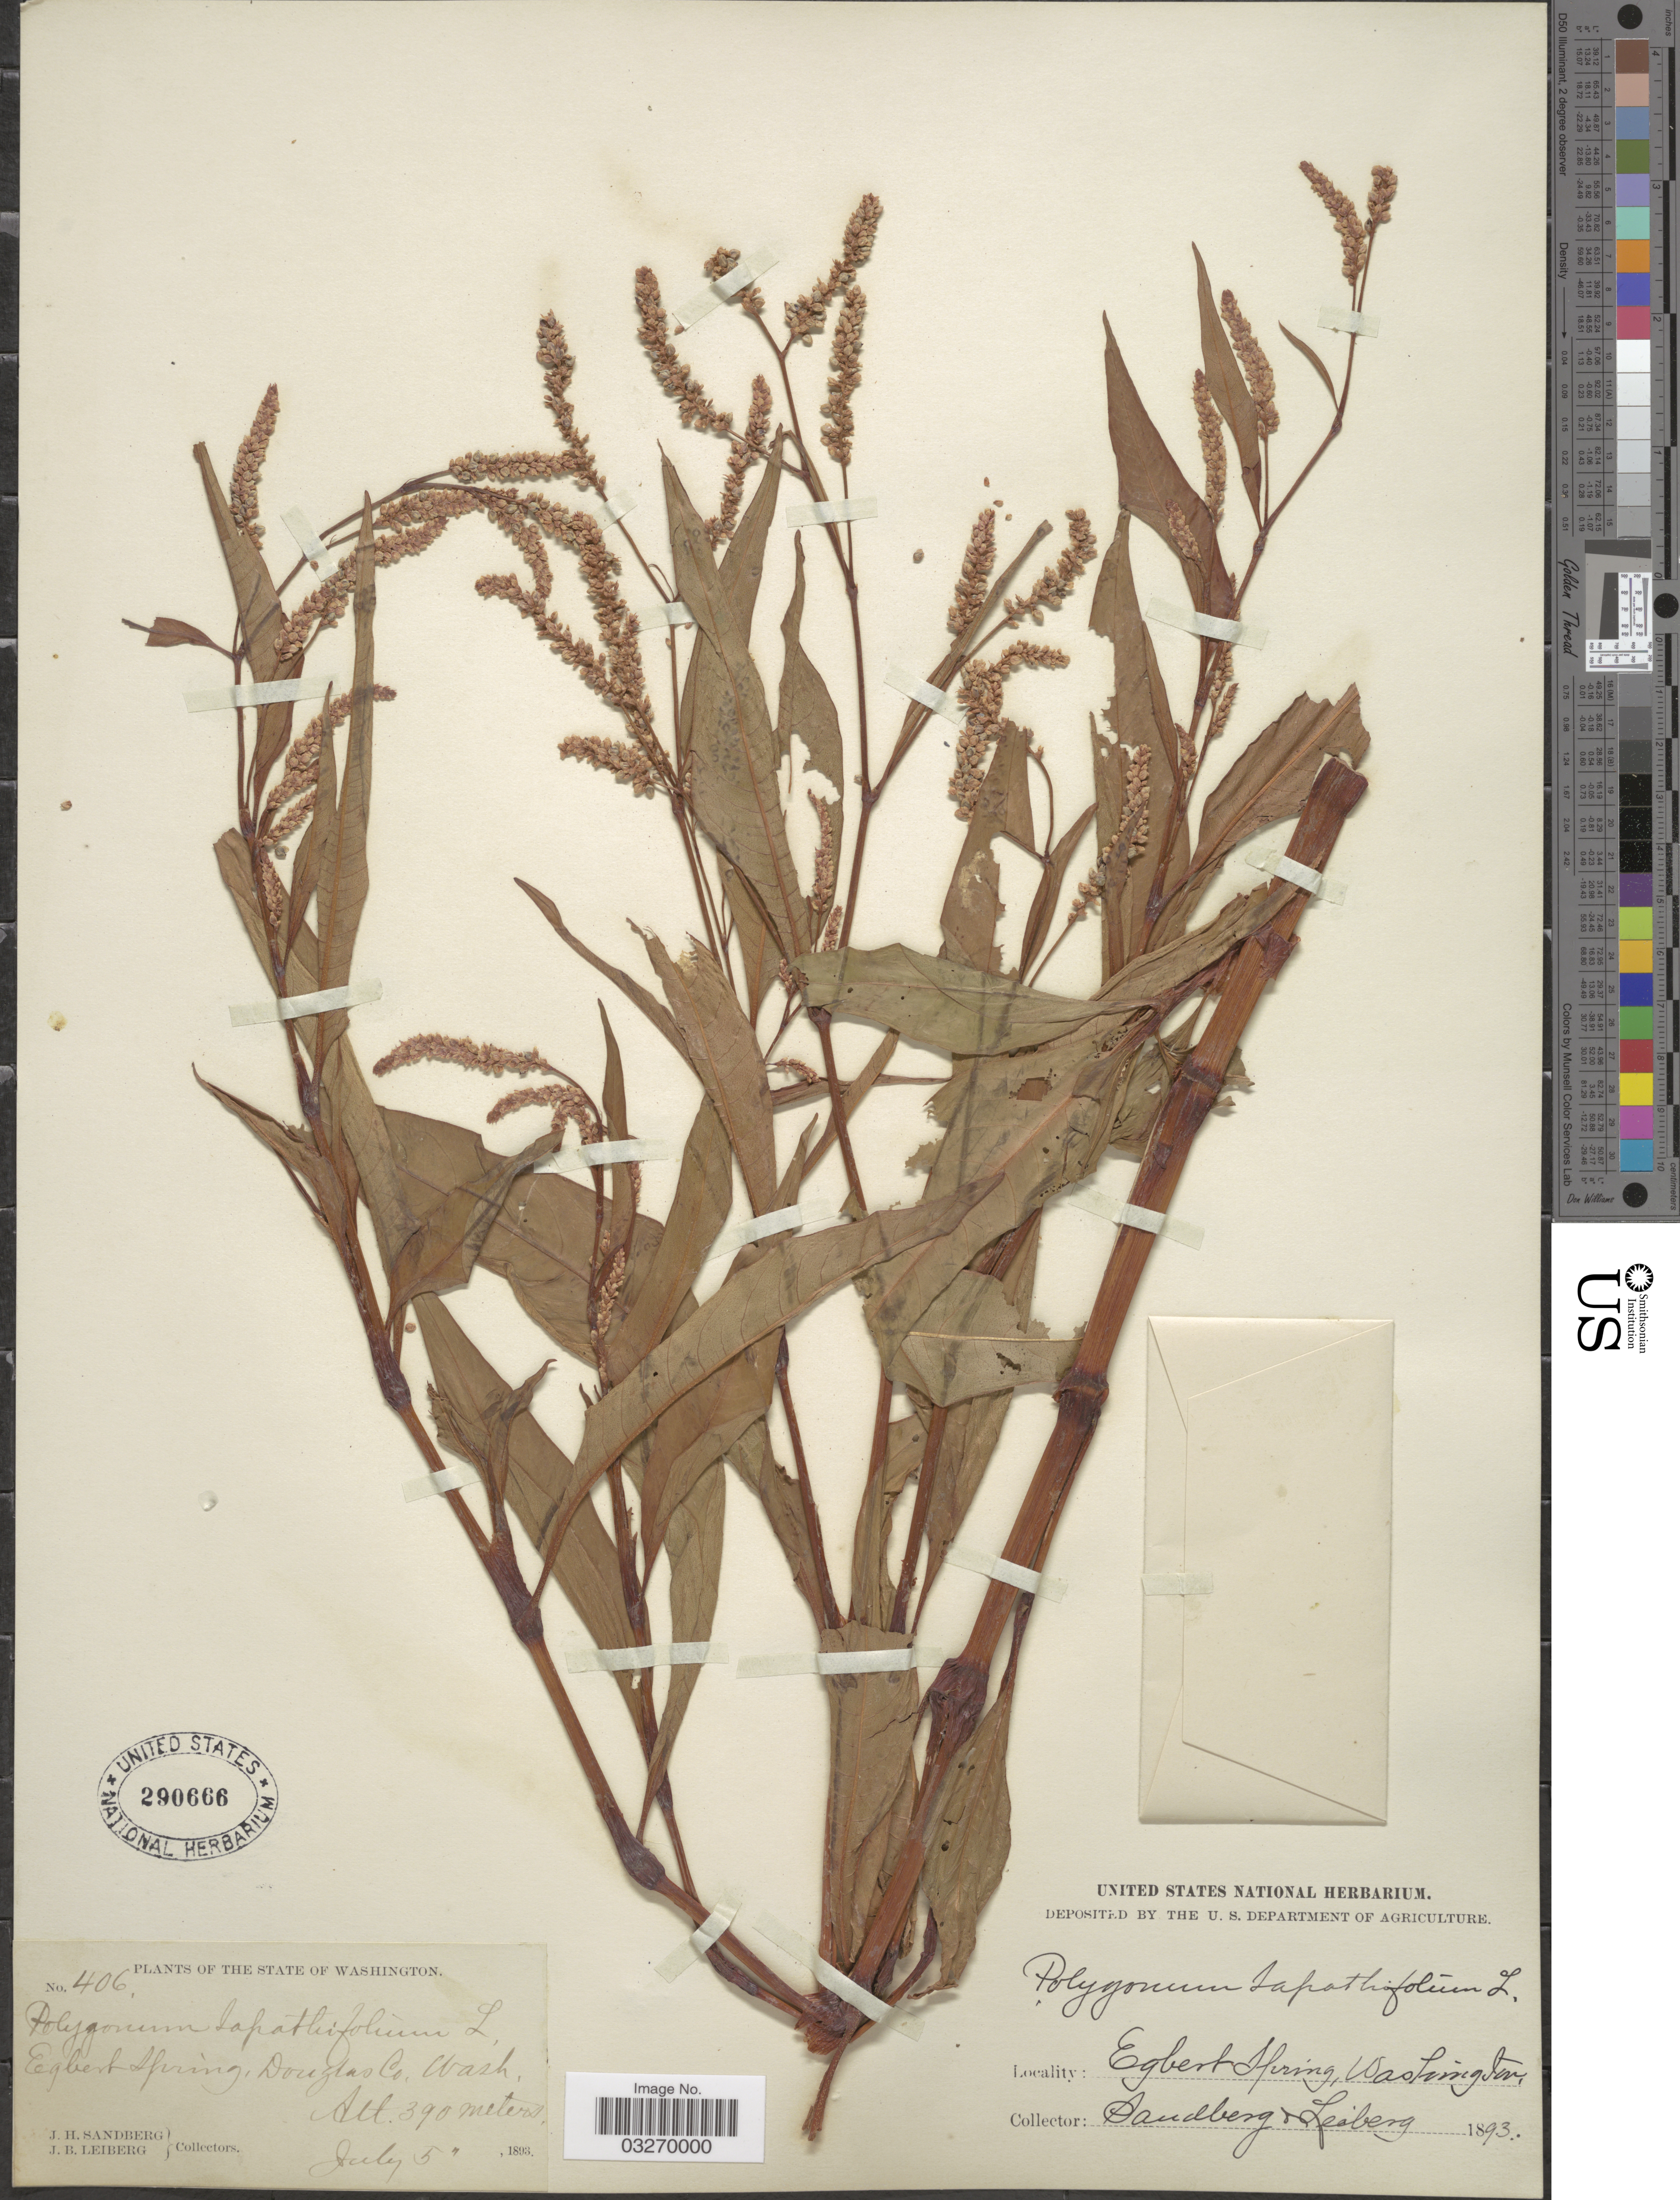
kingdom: Plantae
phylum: Tracheophyta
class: Magnoliopsida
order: Caryophyllales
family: Polygonaceae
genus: Persicaria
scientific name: Persicaria lapathifolia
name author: (L.) Delarbre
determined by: Atha, D. E.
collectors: J. Sanberg & J. B. Leiberg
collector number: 406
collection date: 1893-07-05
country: United States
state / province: Washington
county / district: Douglas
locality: Egbert Spring, Douglas Co.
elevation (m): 390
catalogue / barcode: US 290666